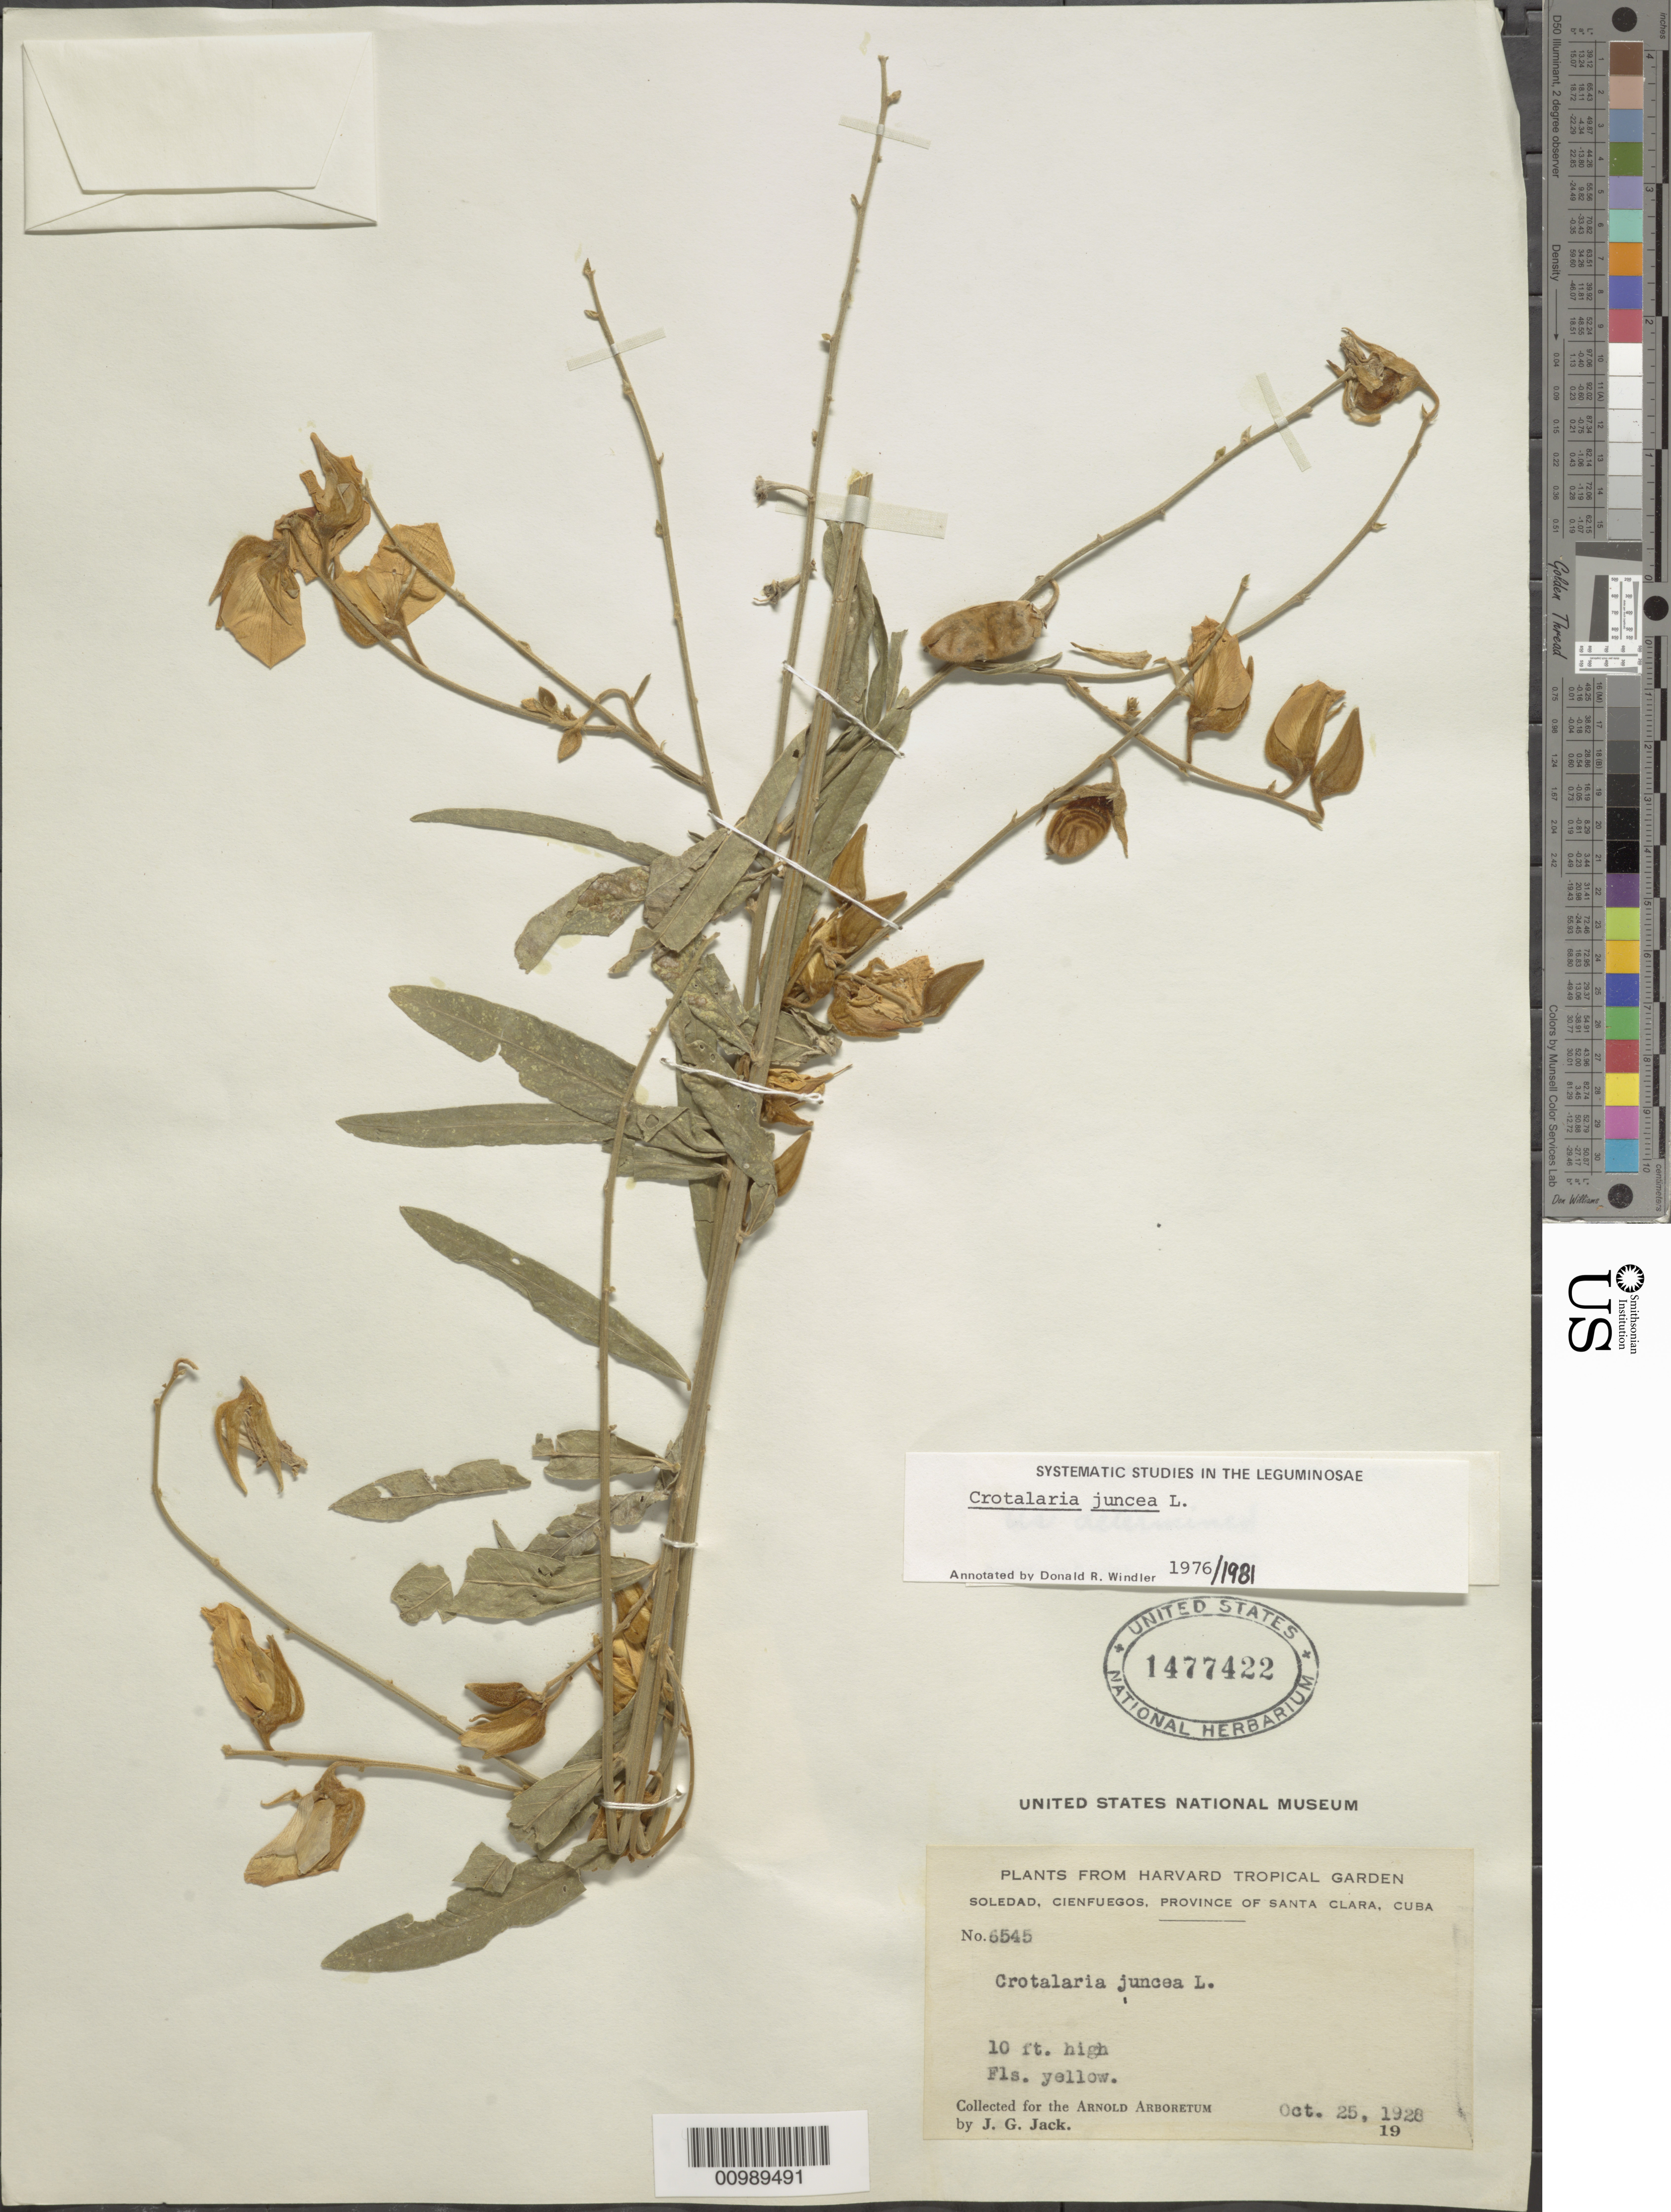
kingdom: Plantae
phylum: Tracheophyta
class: Magnoliopsida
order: Fabales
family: Fabaceae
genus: Crotalaria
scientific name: Crotalaria juncea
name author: L.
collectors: J. G. Jack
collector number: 6545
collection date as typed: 25 Oct 1928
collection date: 1928-10-25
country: Cuba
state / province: Villa Clara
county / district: Santa Clara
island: Cuba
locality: Soldedad, Cienfuegos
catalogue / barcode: US 1477422